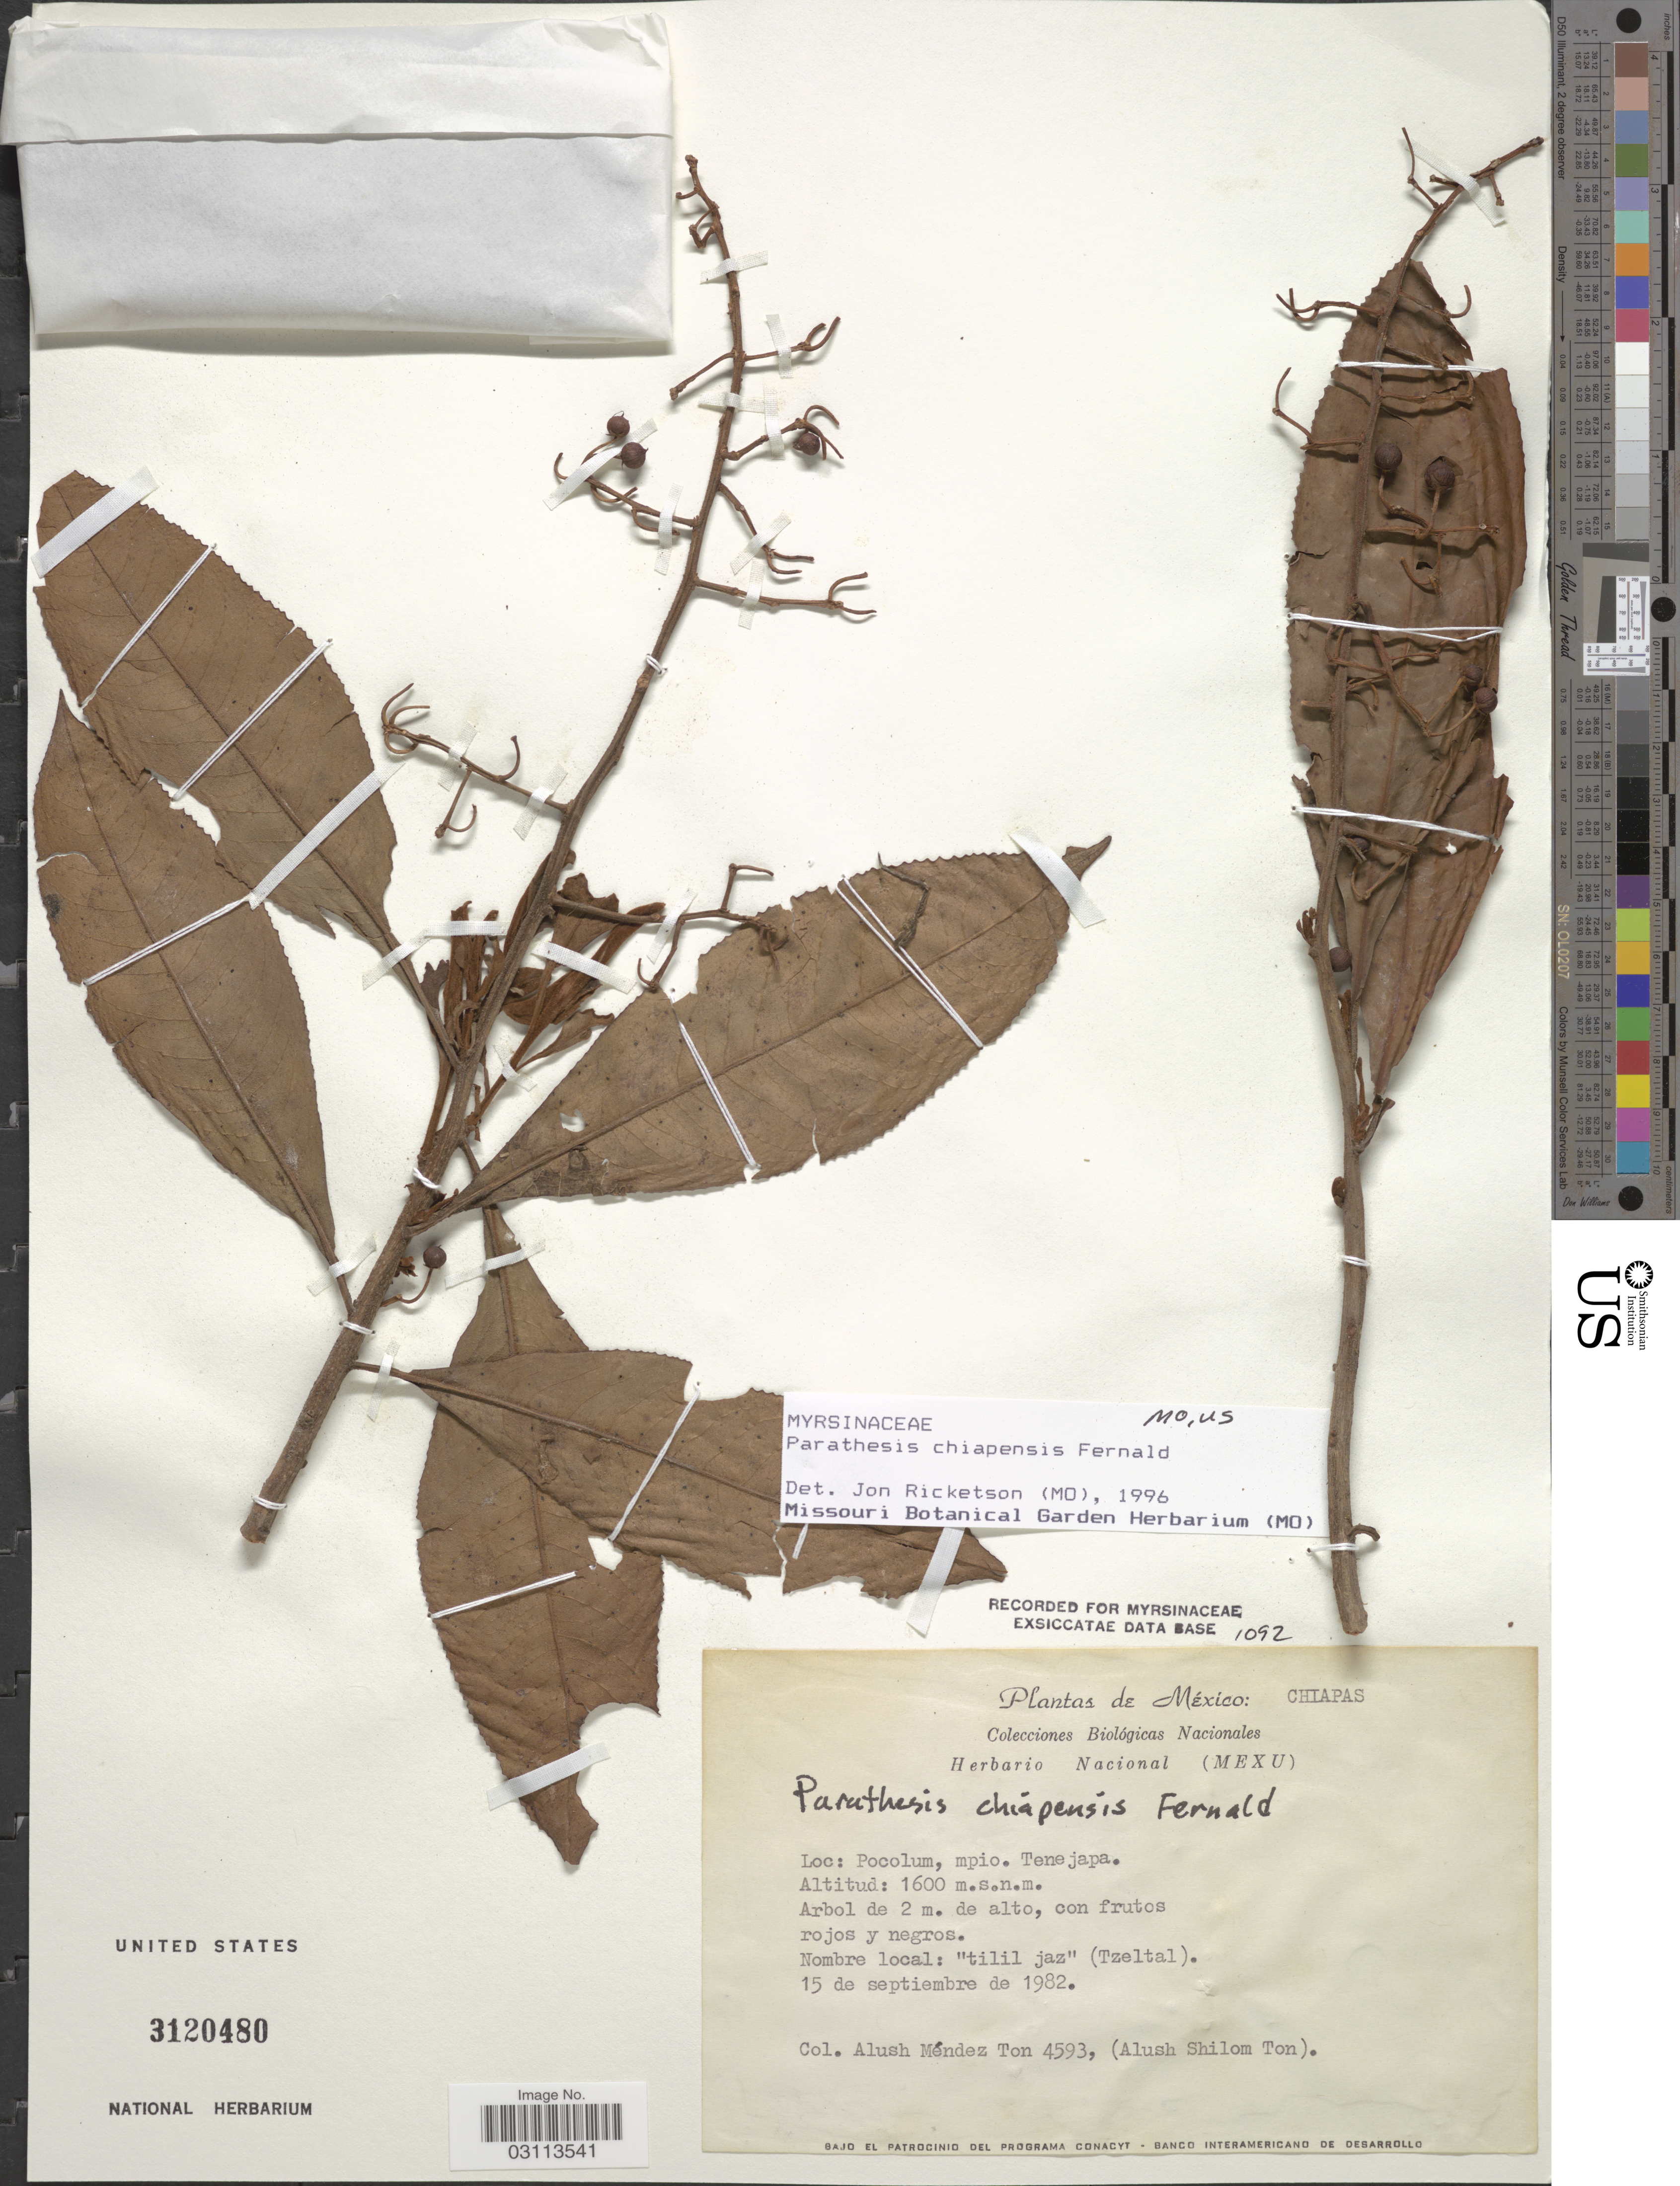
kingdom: Plantae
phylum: Tracheophyta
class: Magnoliopsida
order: Ericales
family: Primulaceae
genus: Parathesis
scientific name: Parathesis chiapensis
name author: Fernald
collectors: A. Méndez Ton & A. M. Ton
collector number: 4593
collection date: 1982-09-15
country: Mexico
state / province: Chiapas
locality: Pocolum, mpio. Tenejapa.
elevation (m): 1600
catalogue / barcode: US 3120480